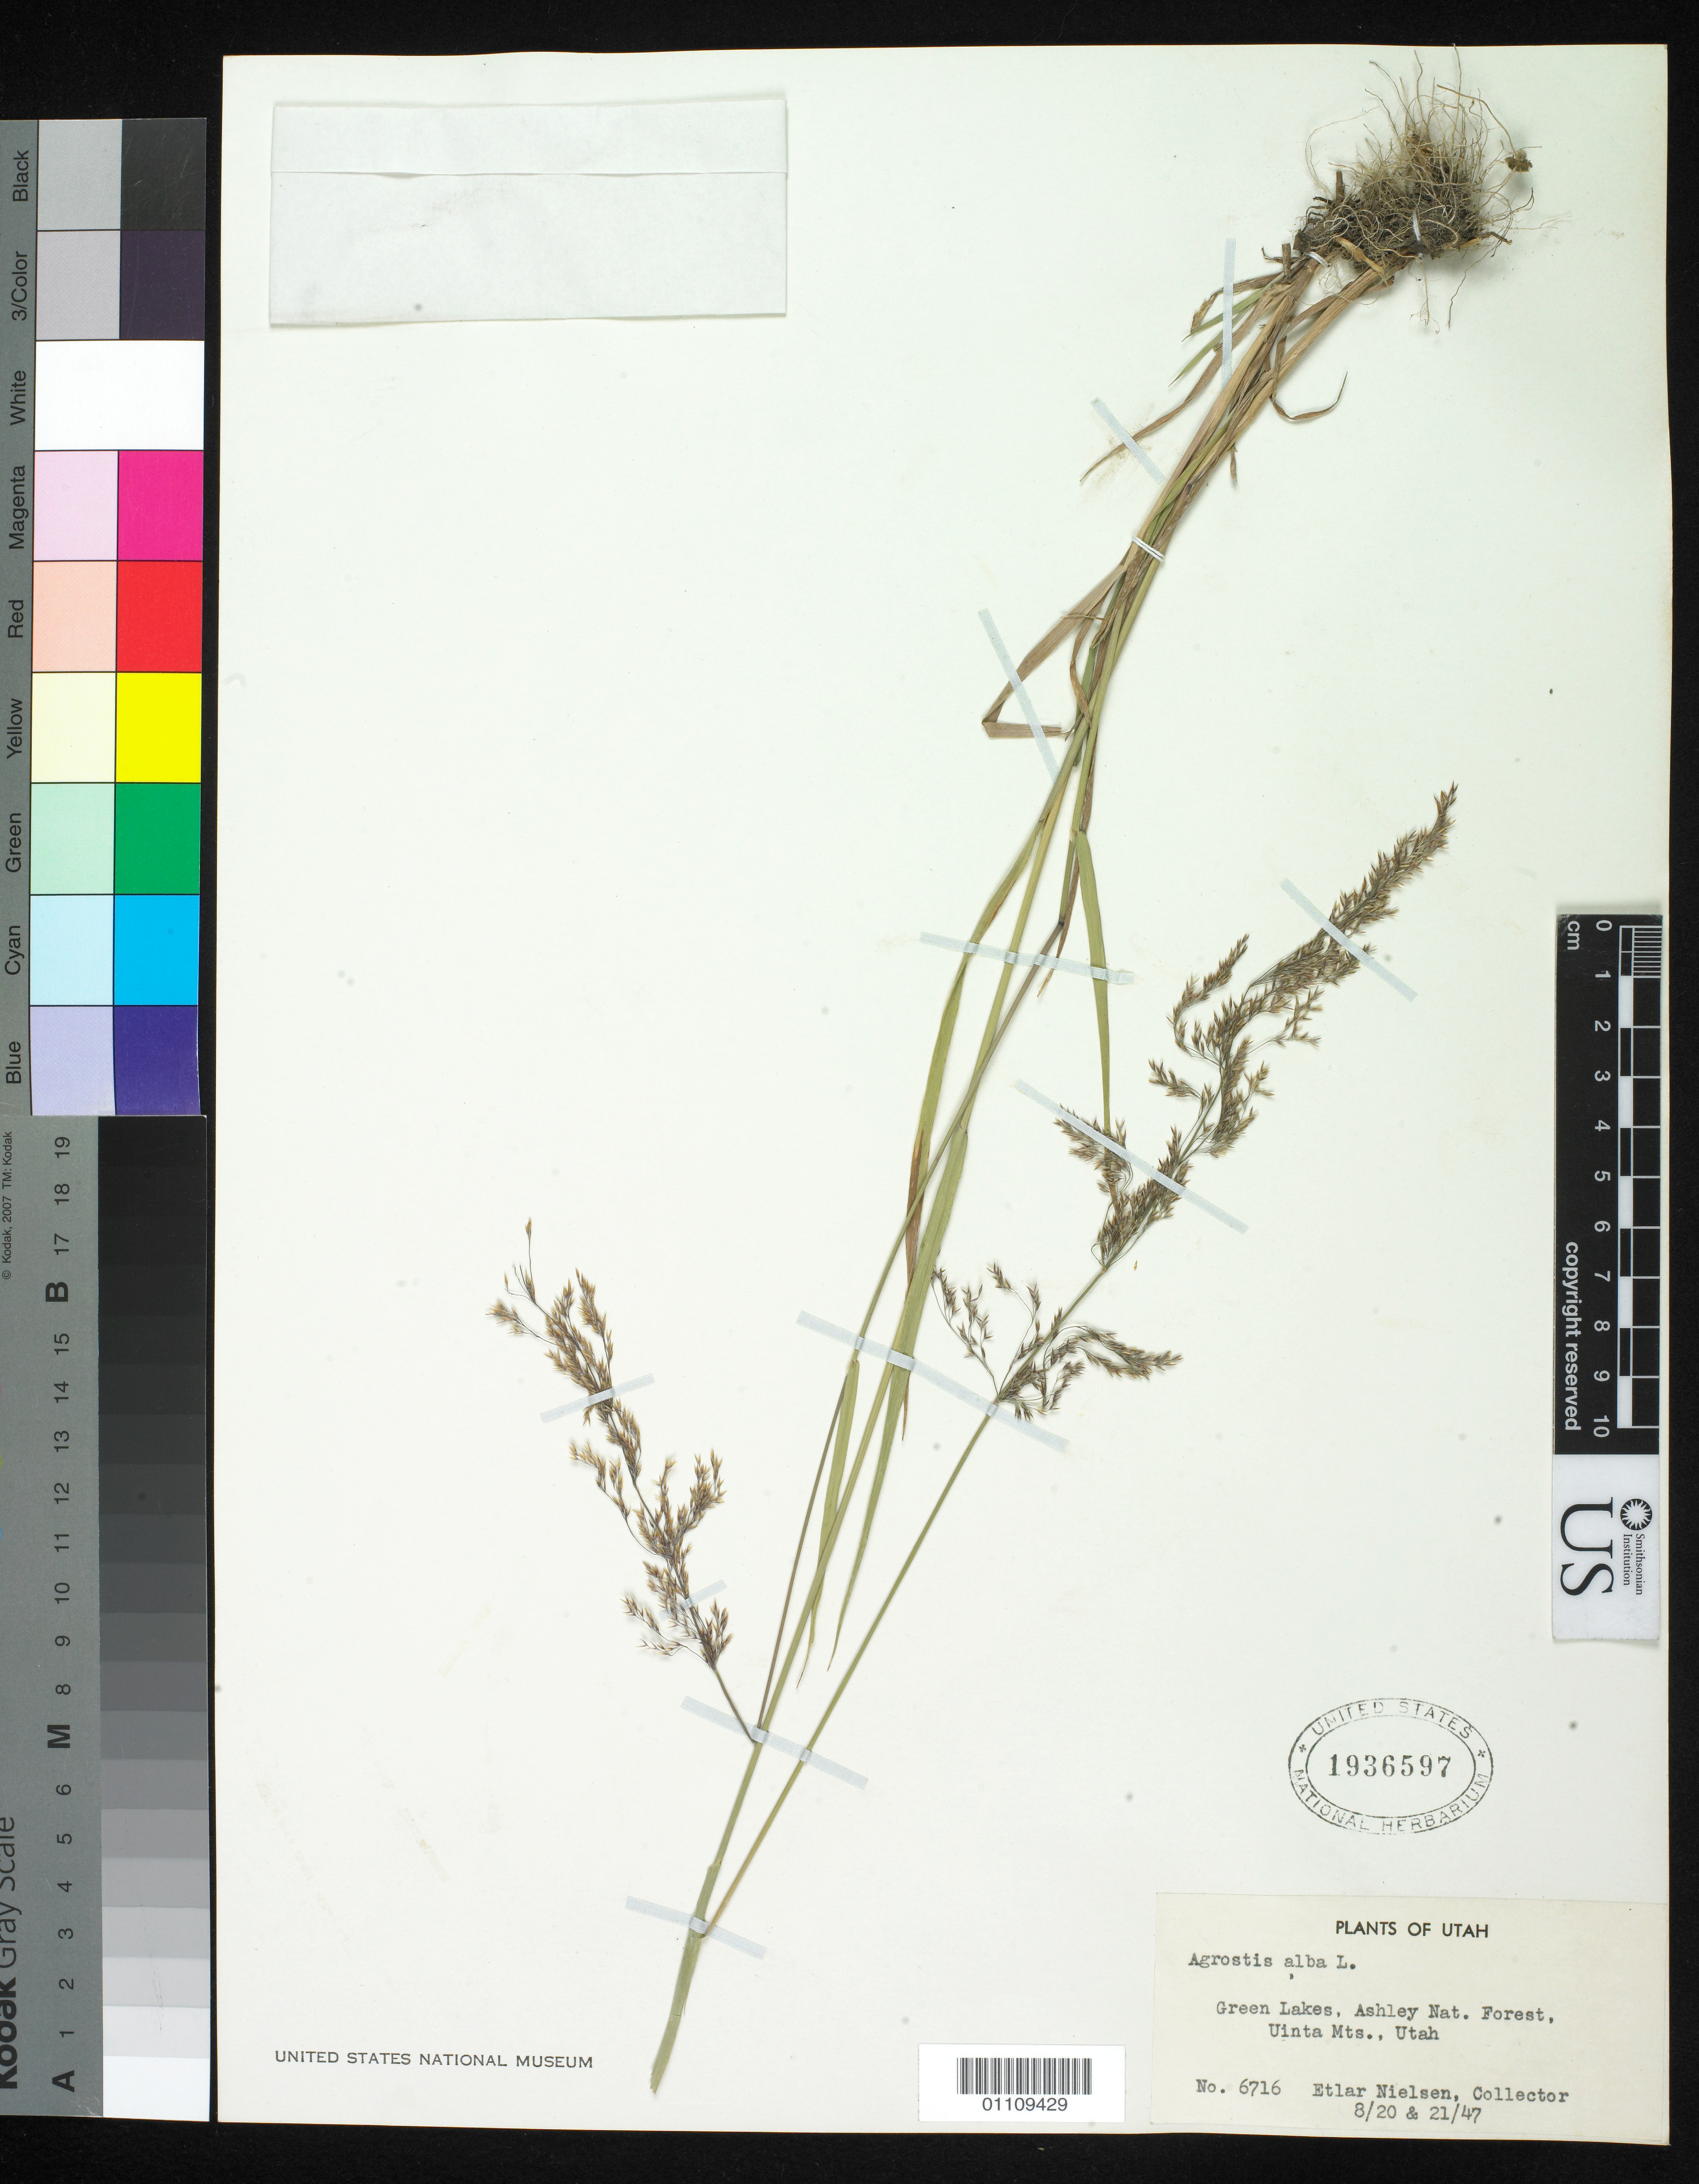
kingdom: Plantae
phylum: Tracheophyta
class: Liliopsida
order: Poales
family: Poaceae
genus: Agrostis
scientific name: Agrostis gigantea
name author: Roth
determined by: Soreng, Robert J., Research Associate (BOT), Smithsonian Institution - National Museum of Natural History (UNITED STATES)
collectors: E. Nielsen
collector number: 6716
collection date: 1947-08-20/1947-08-21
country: United States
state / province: Utah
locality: Green Lakes, Ashley Nat. Forest, Uinta Mts.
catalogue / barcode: US 1936597